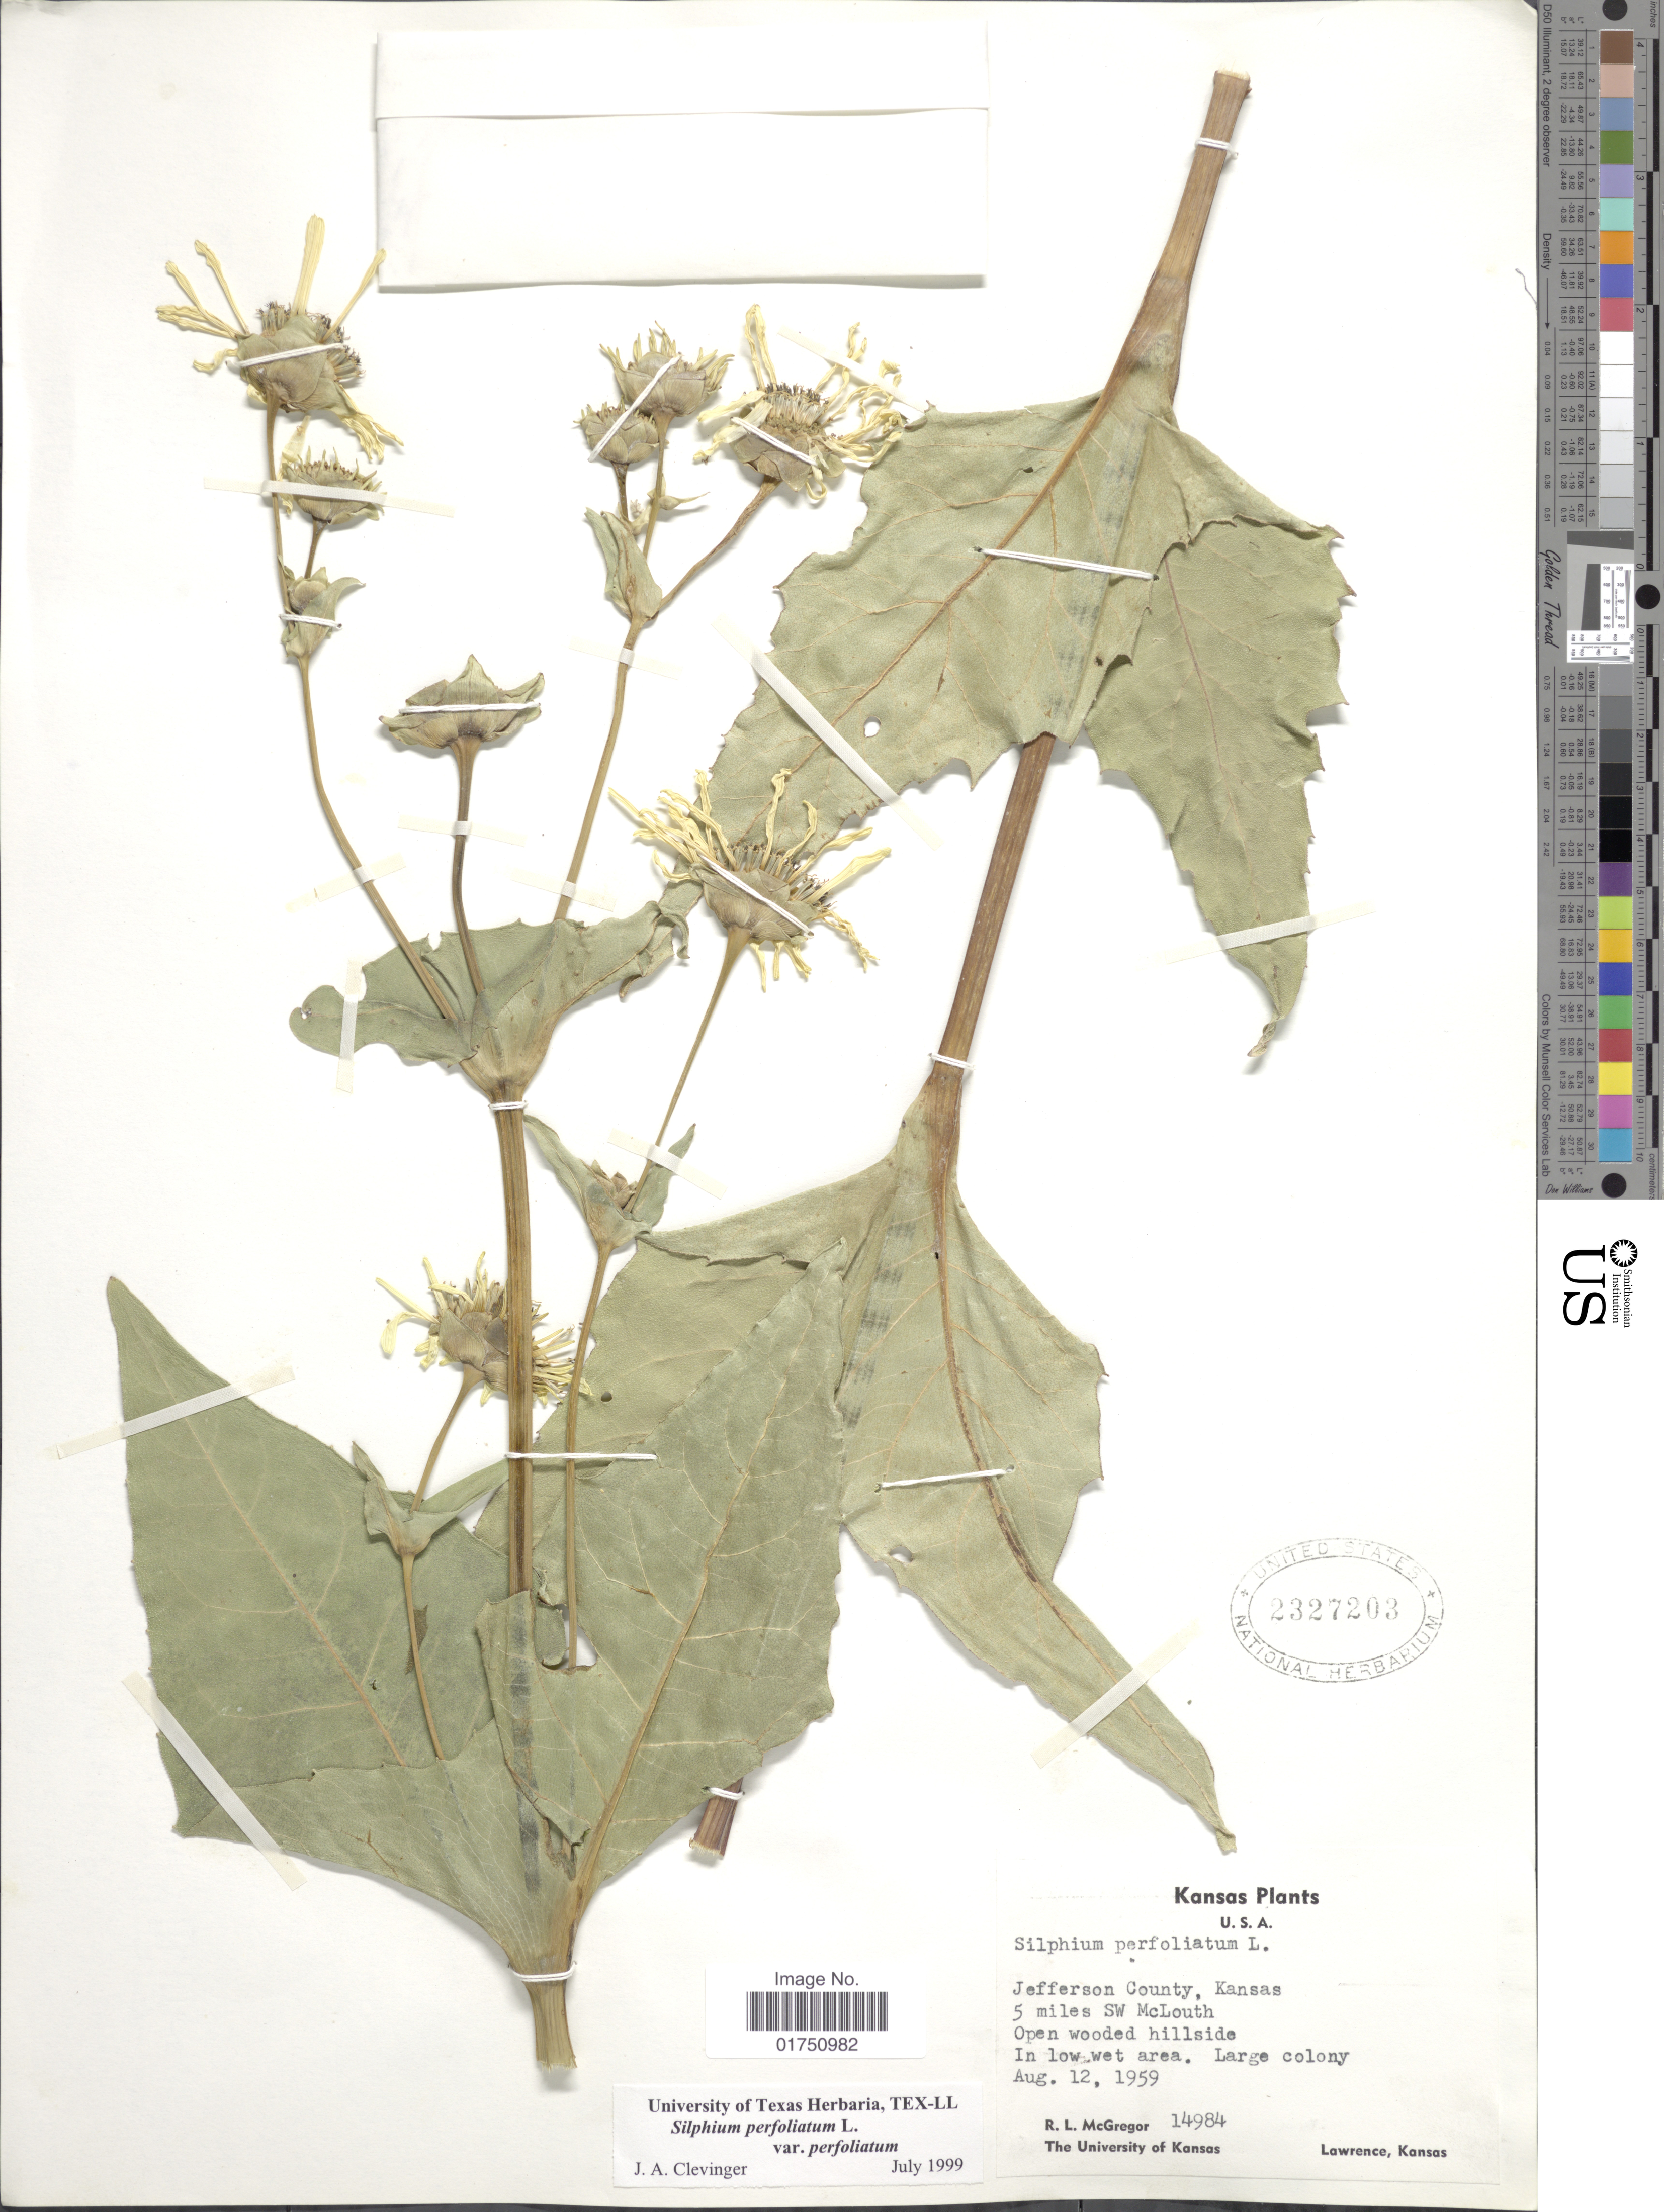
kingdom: Plantae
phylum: Tracheophyta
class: Magnoliopsida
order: Asterales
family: Asteraceae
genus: Silphium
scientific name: Silphium perfoliatum var. perfoliatum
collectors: R. McGregor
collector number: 14984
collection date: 1959-08-12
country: United States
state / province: Kansas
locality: Jefferson County, Kansas. 5 miles SW McLouth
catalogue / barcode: US 2327203